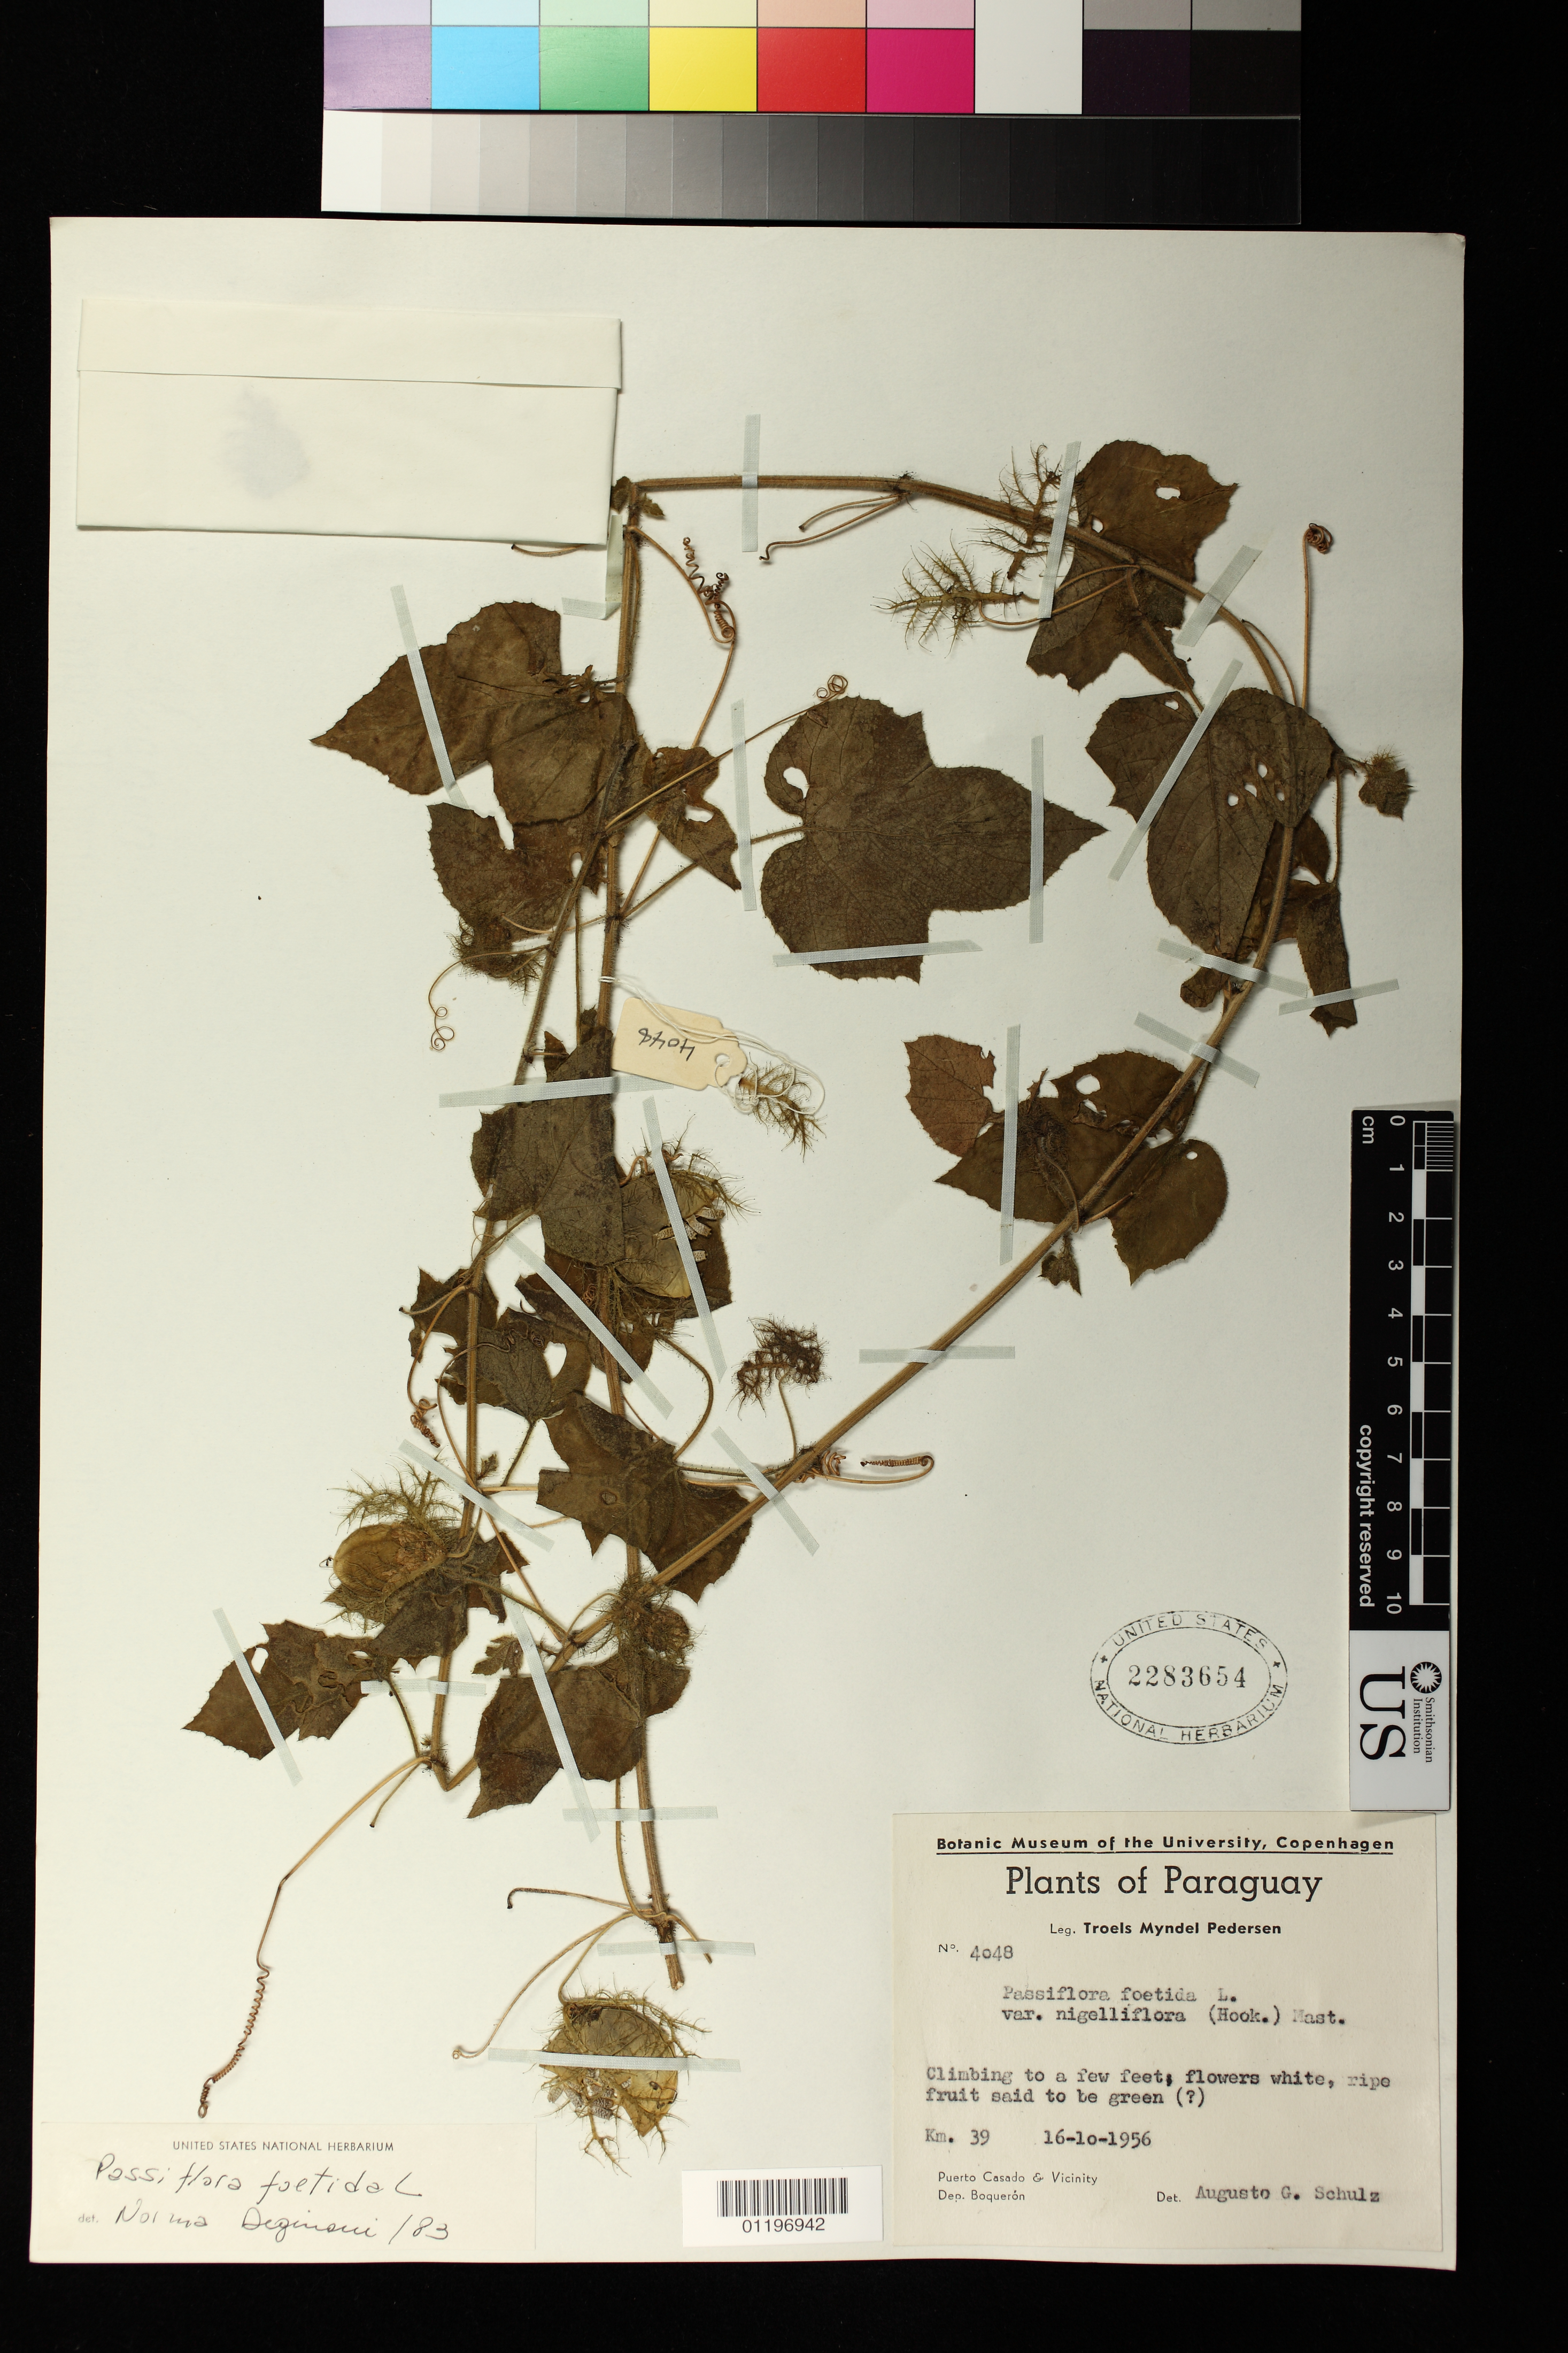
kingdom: Plantae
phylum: Tracheophyta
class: Magnoliopsida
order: Malpighiales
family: Passifloraceae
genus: Passiflora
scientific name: Passiflora foetida var. nigelliflora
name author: (Hook.) Mast.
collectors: T. M. Pedersen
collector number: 4048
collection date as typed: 16 Oct 1956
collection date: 1956-10-16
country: Paraguay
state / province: Boquerón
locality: Puerto Casado & Vicinity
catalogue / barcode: US 2283654